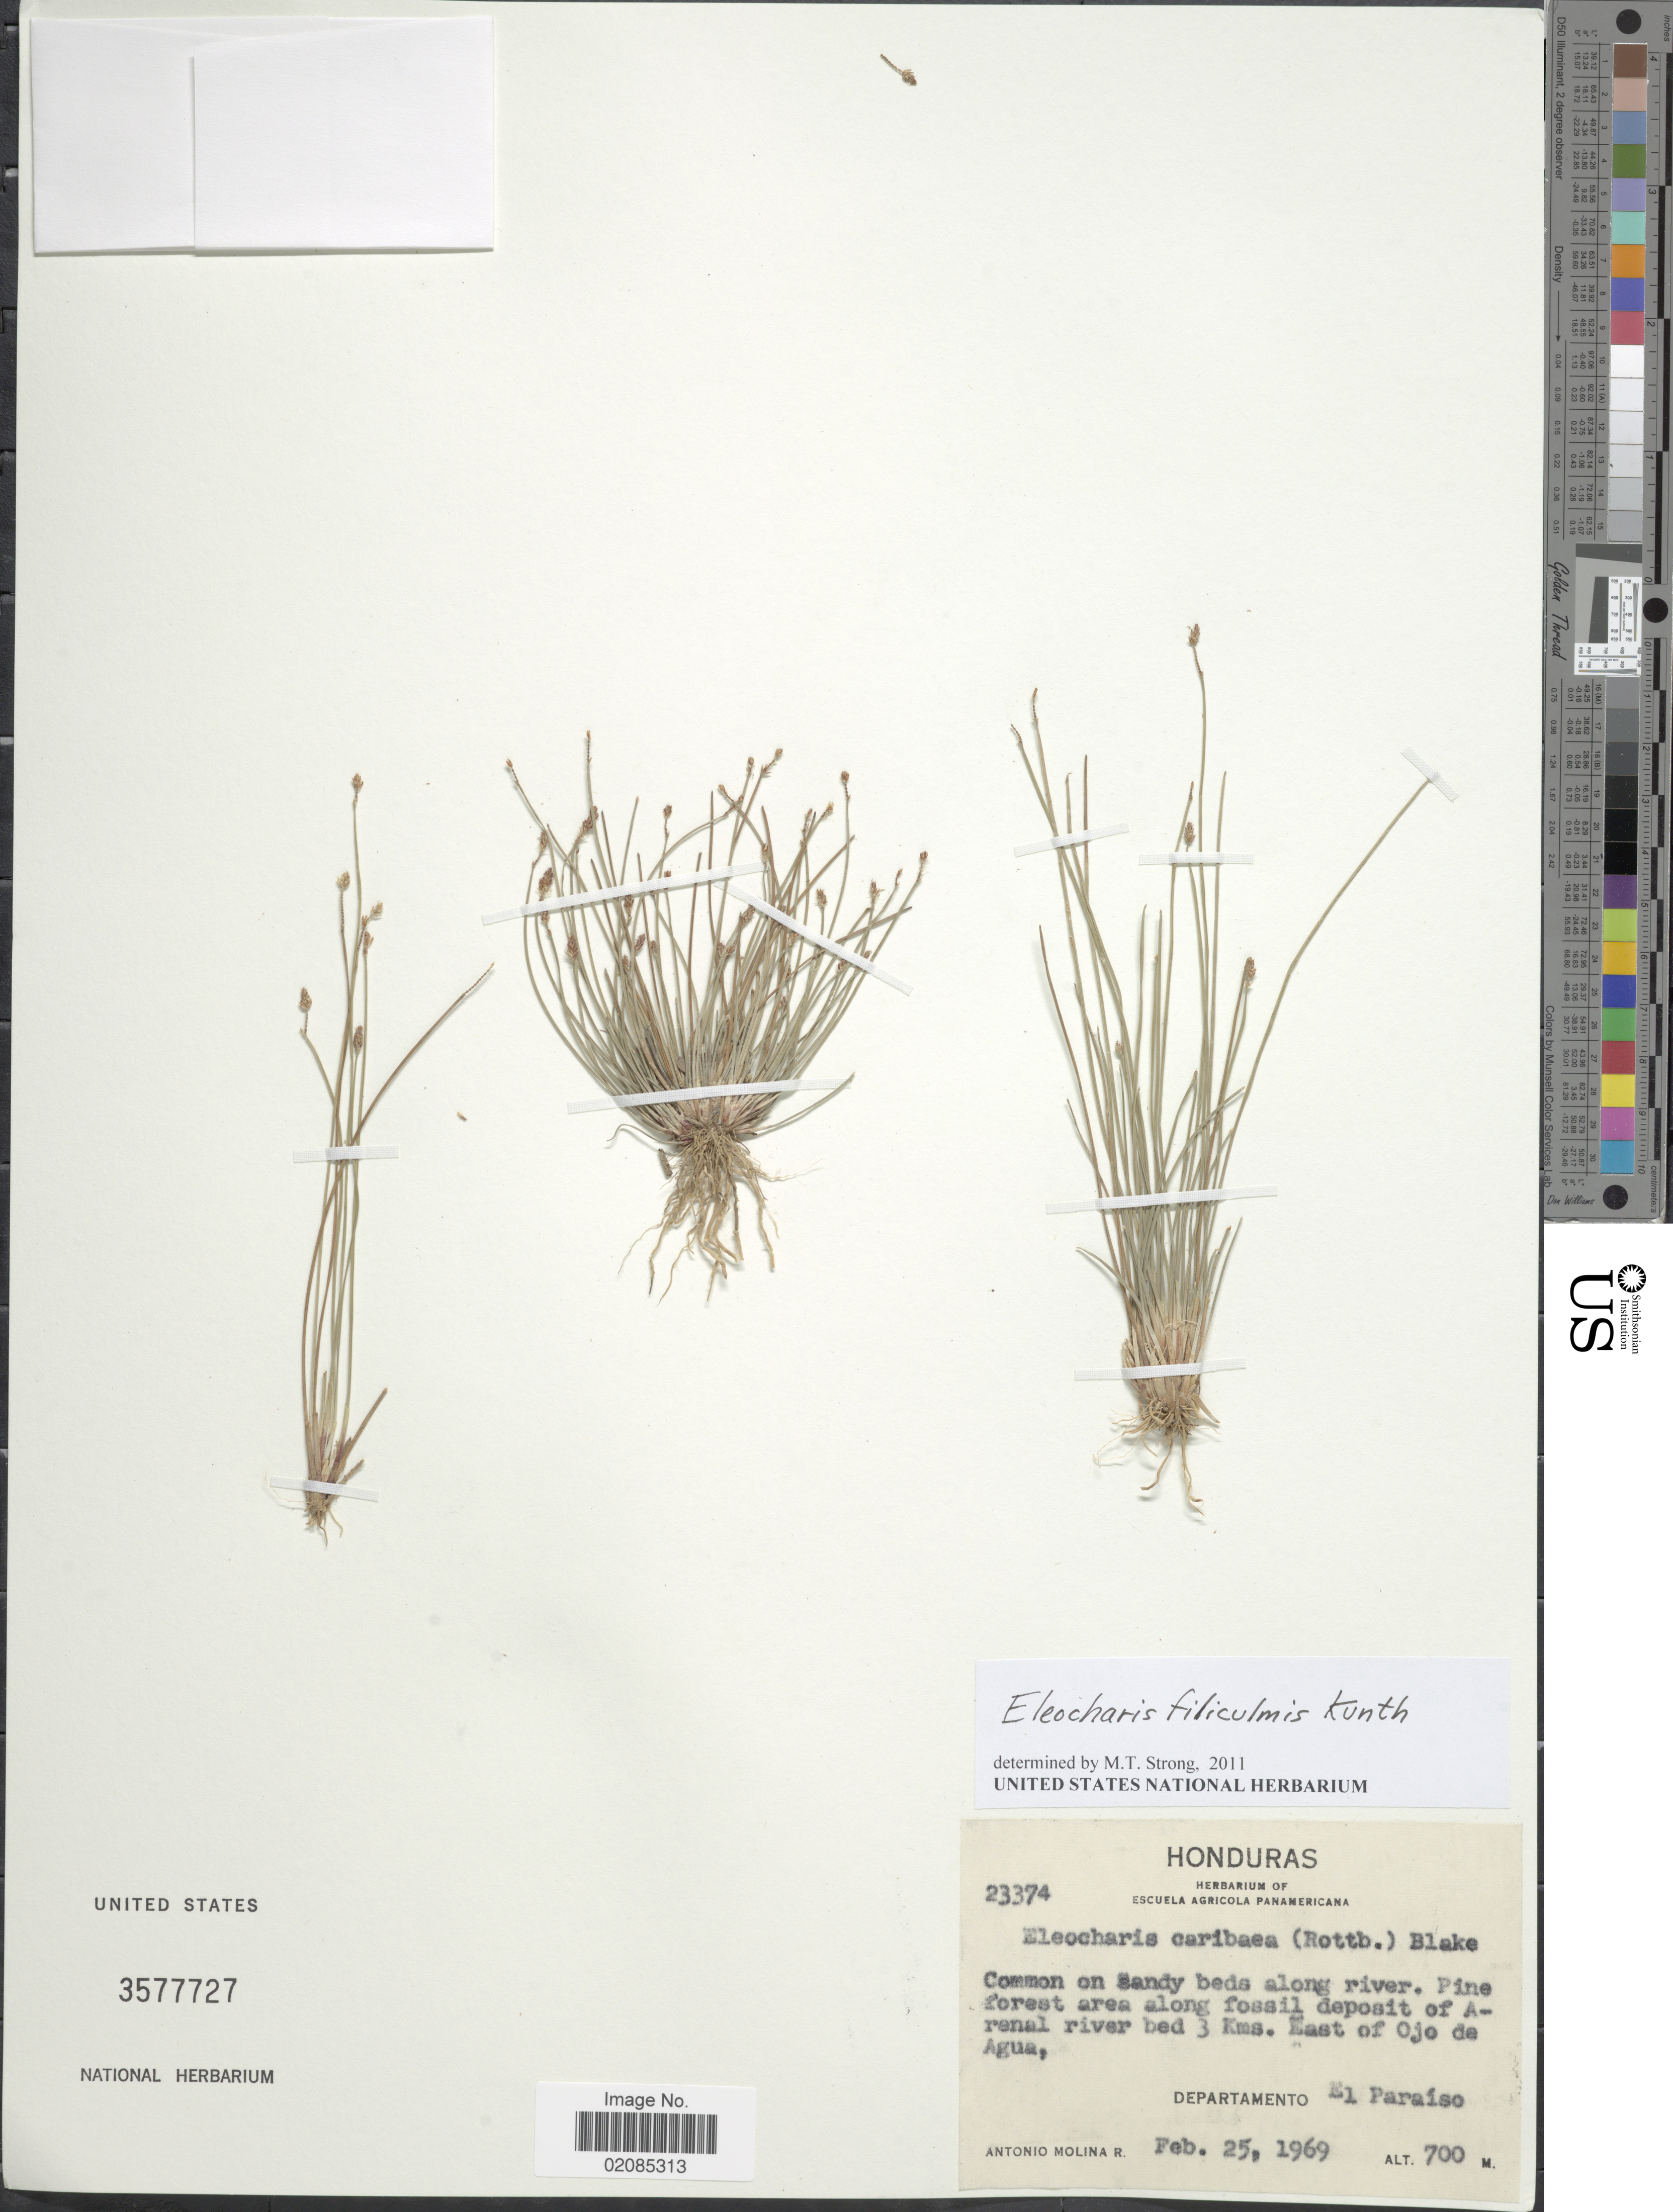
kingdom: Plantae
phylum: Tracheophyta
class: Liliopsida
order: Poales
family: Cyperaceae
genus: Eleocharis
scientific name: Eleocharis filiculmis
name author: Kunth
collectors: A. Molina R.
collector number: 23374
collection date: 1969-02-25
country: Honduras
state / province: El Paraíso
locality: Along fossil deposit of Arenal river bed 3 kms. East of Ojo de Agua, Departamento El Paraiso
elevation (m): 700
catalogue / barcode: US 3577727